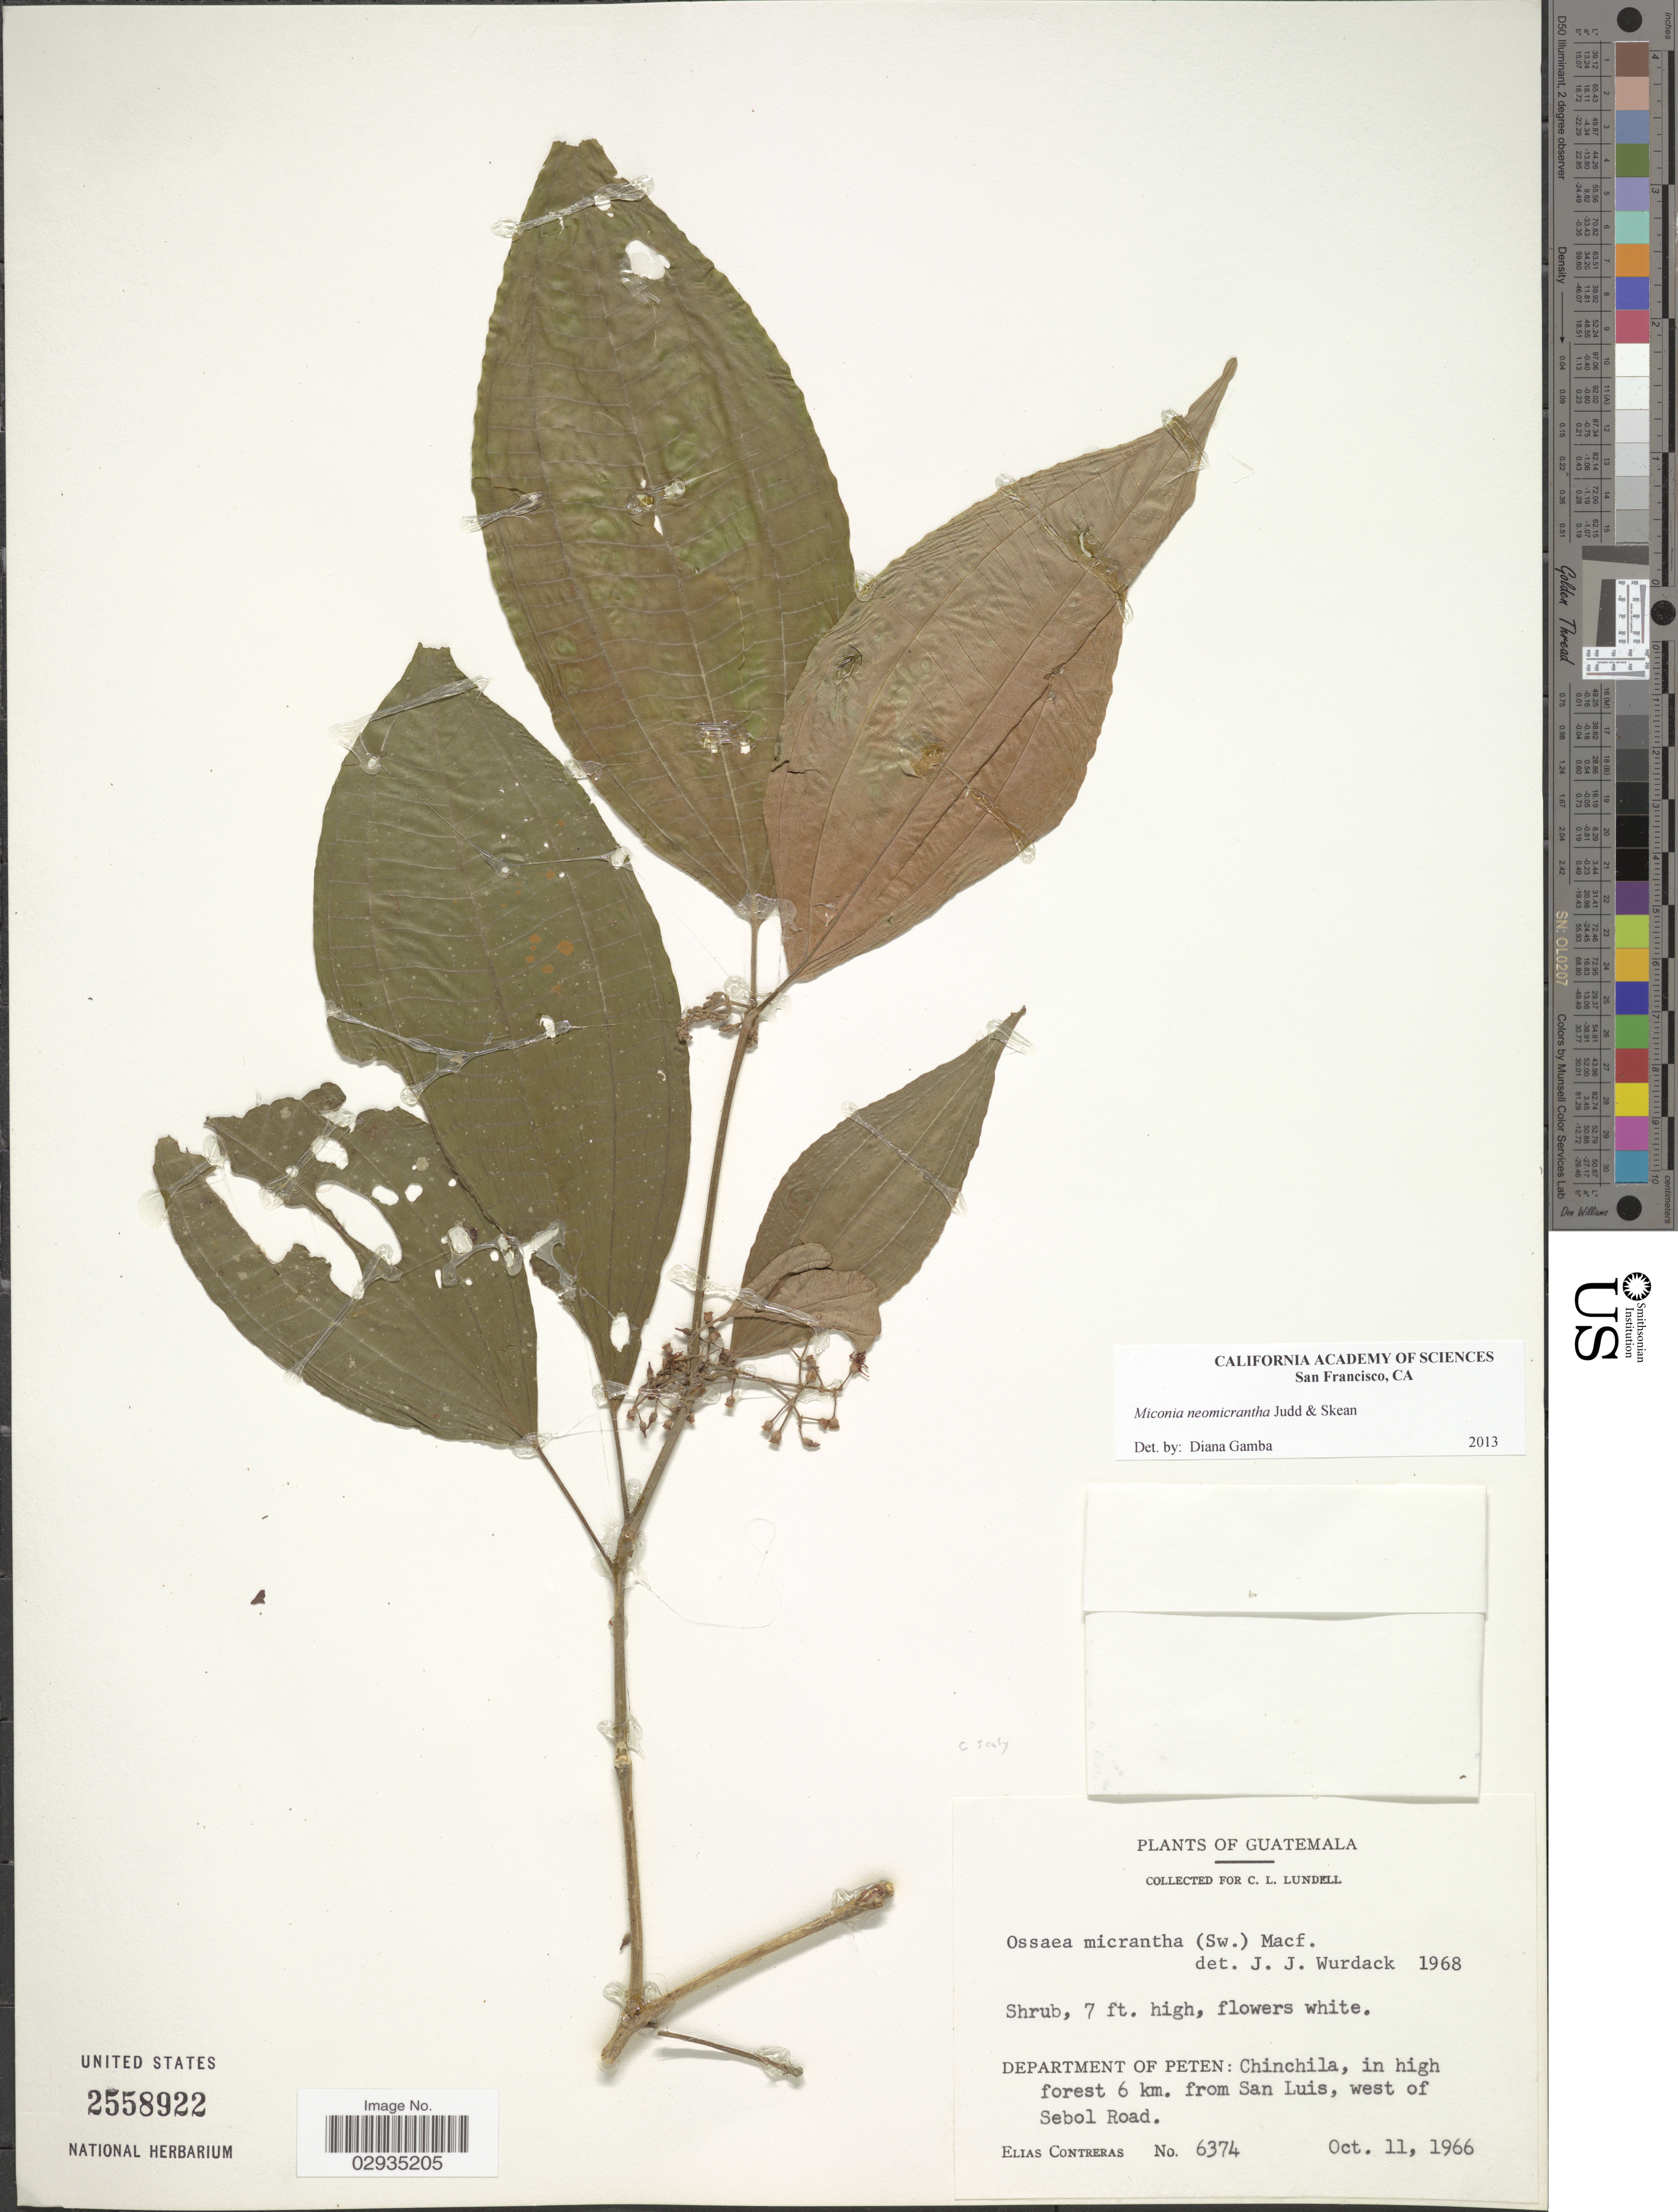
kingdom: Plantae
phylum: Tracheophyta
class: Magnoliopsida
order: Myrtales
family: Melastomataceae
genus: Miconia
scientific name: Miconia neomicrantha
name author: Judd & Skean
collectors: E. Contreras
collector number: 6374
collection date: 1966-10-11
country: Guatemala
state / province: El Petén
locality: Department of Peten, Chinchila, in high forest 6 km. from San Luis, west of Sebol Road.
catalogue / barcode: US 2558922